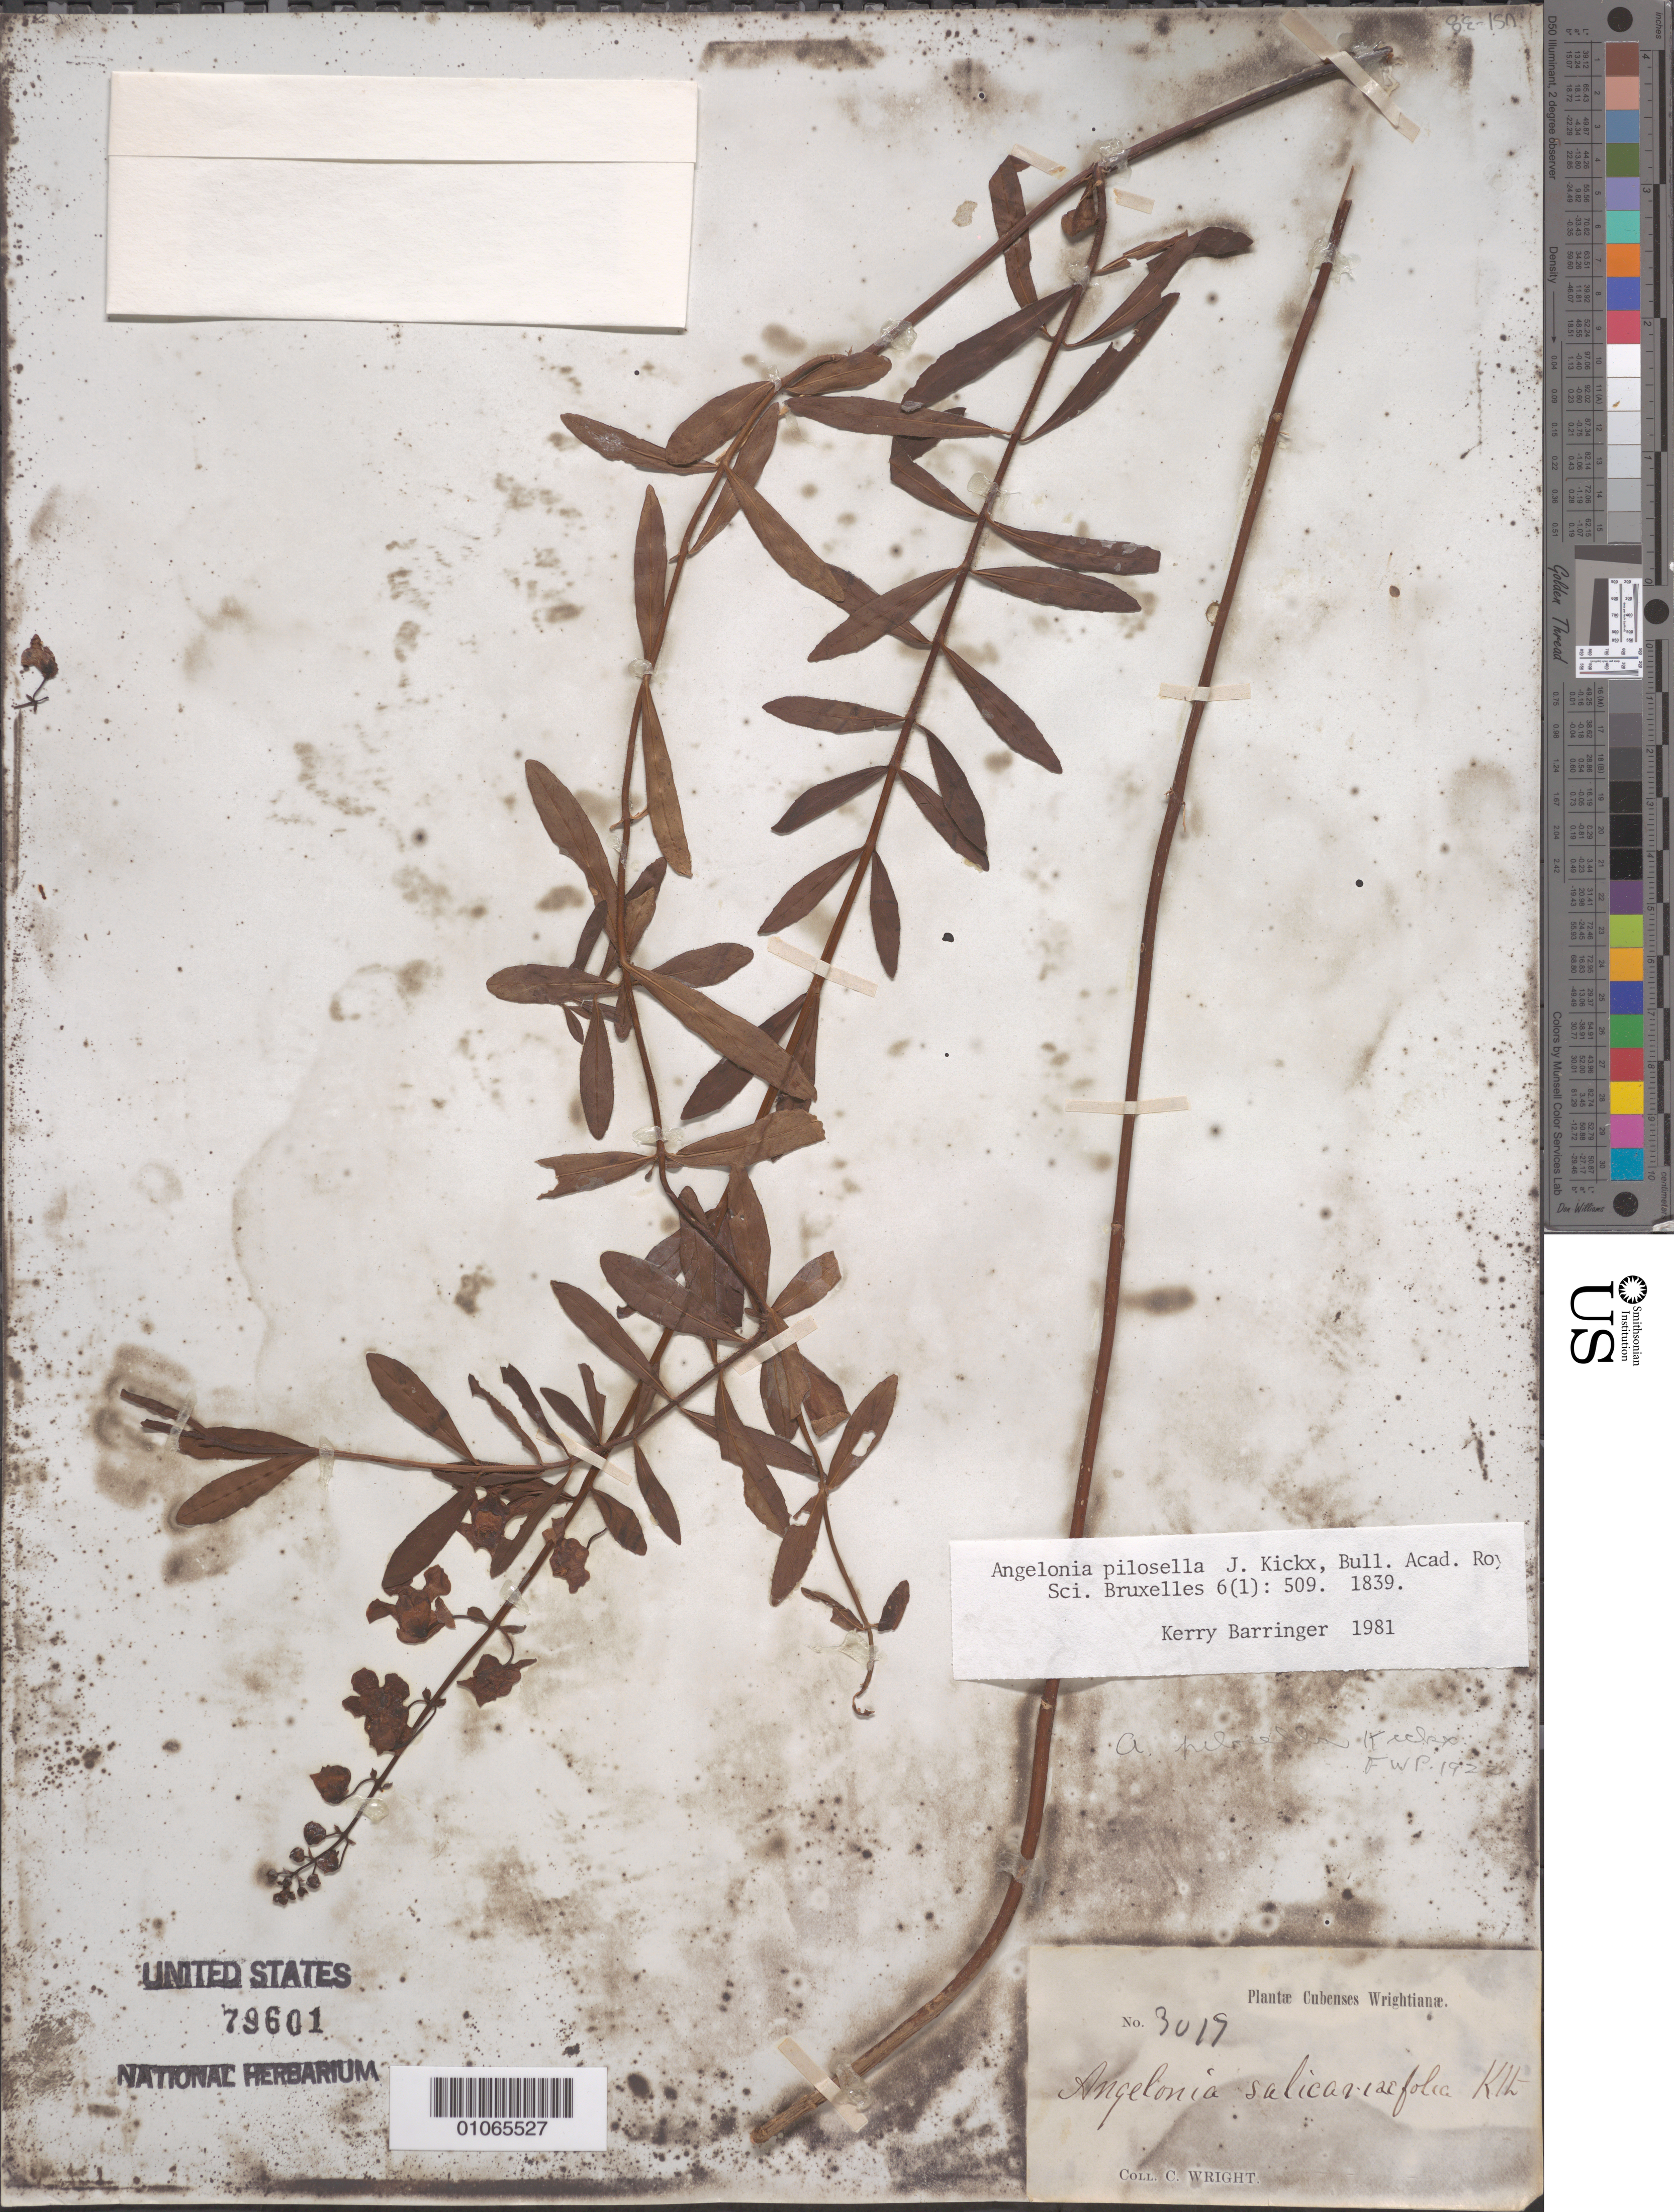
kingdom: Plantae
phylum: Tracheophyta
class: Magnoliopsida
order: Lamiales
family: Plantaginaceae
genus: Angelonia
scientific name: Angelonia pilosella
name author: J. Kickx f.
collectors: C. Wright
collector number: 3019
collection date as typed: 1800 to 1899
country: Cuba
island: Cuba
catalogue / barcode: US 79601